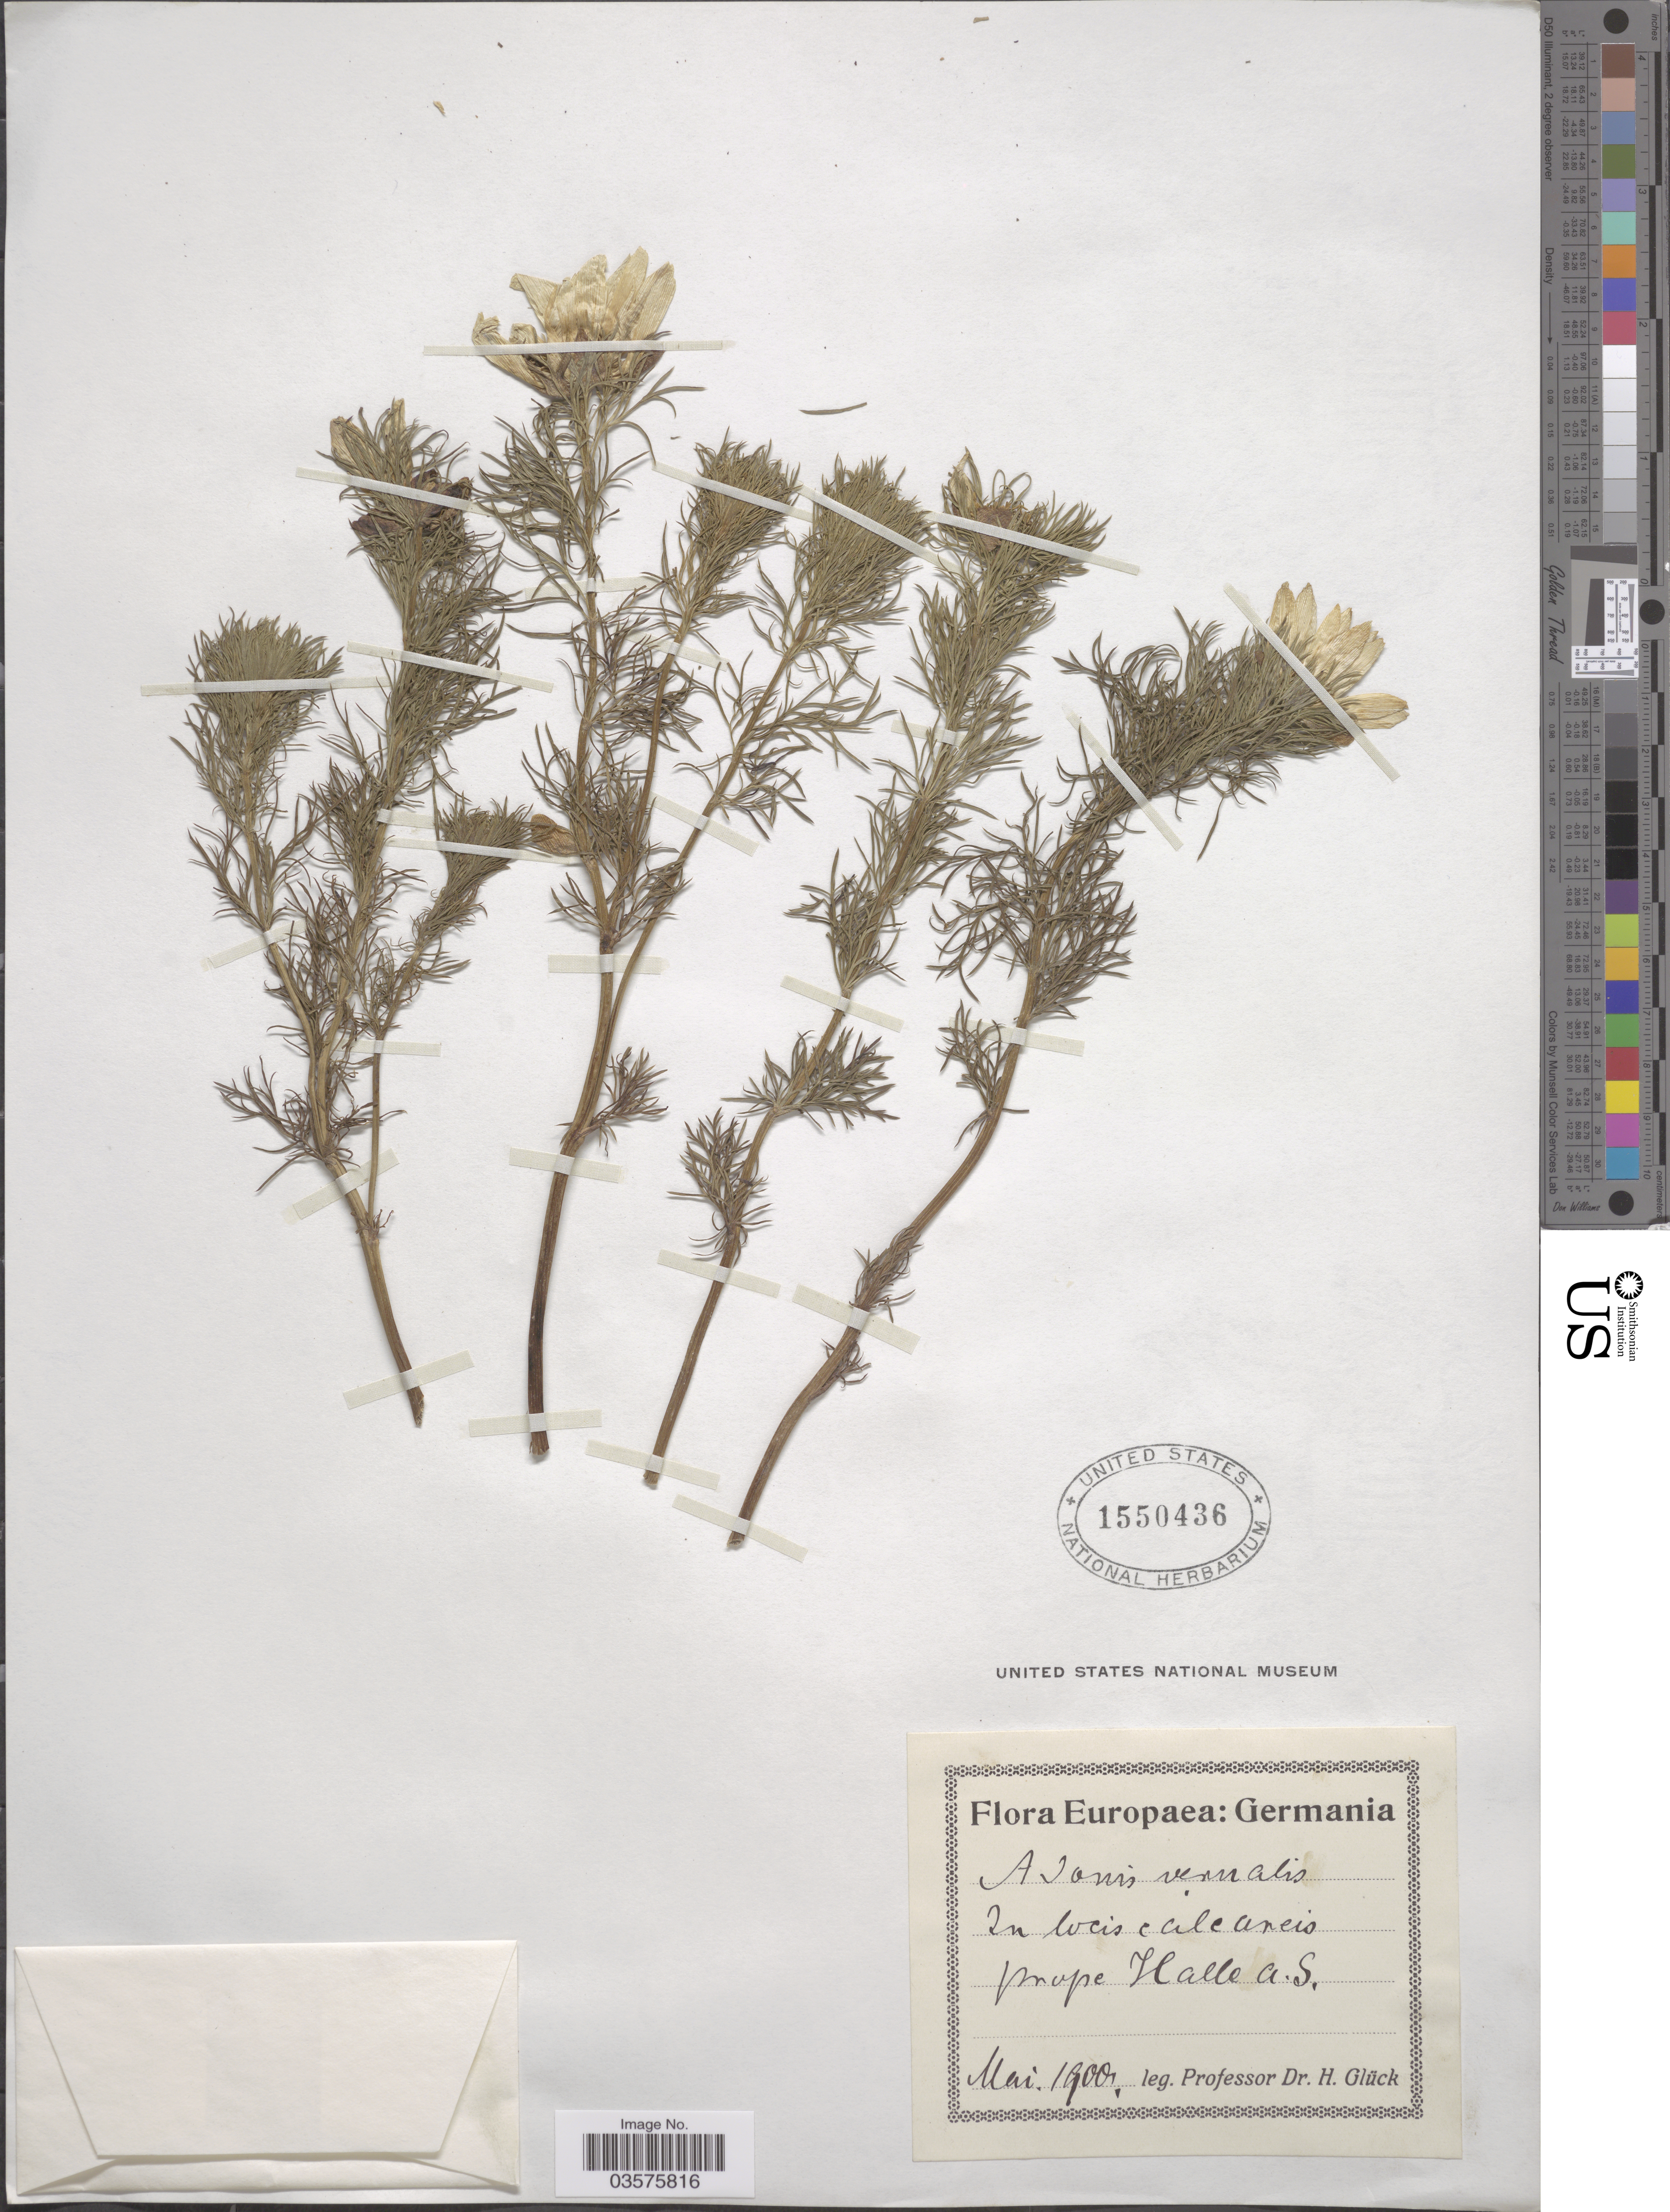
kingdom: Plantae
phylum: Tracheophyta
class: Magnoliopsida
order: Ranunculales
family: Ranunculaceae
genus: Adonis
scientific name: Adonis vernalis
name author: L.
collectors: H. Glück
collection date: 1900-05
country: Germany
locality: In locis calcareis prope Halle A.S.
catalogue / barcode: US 1550436